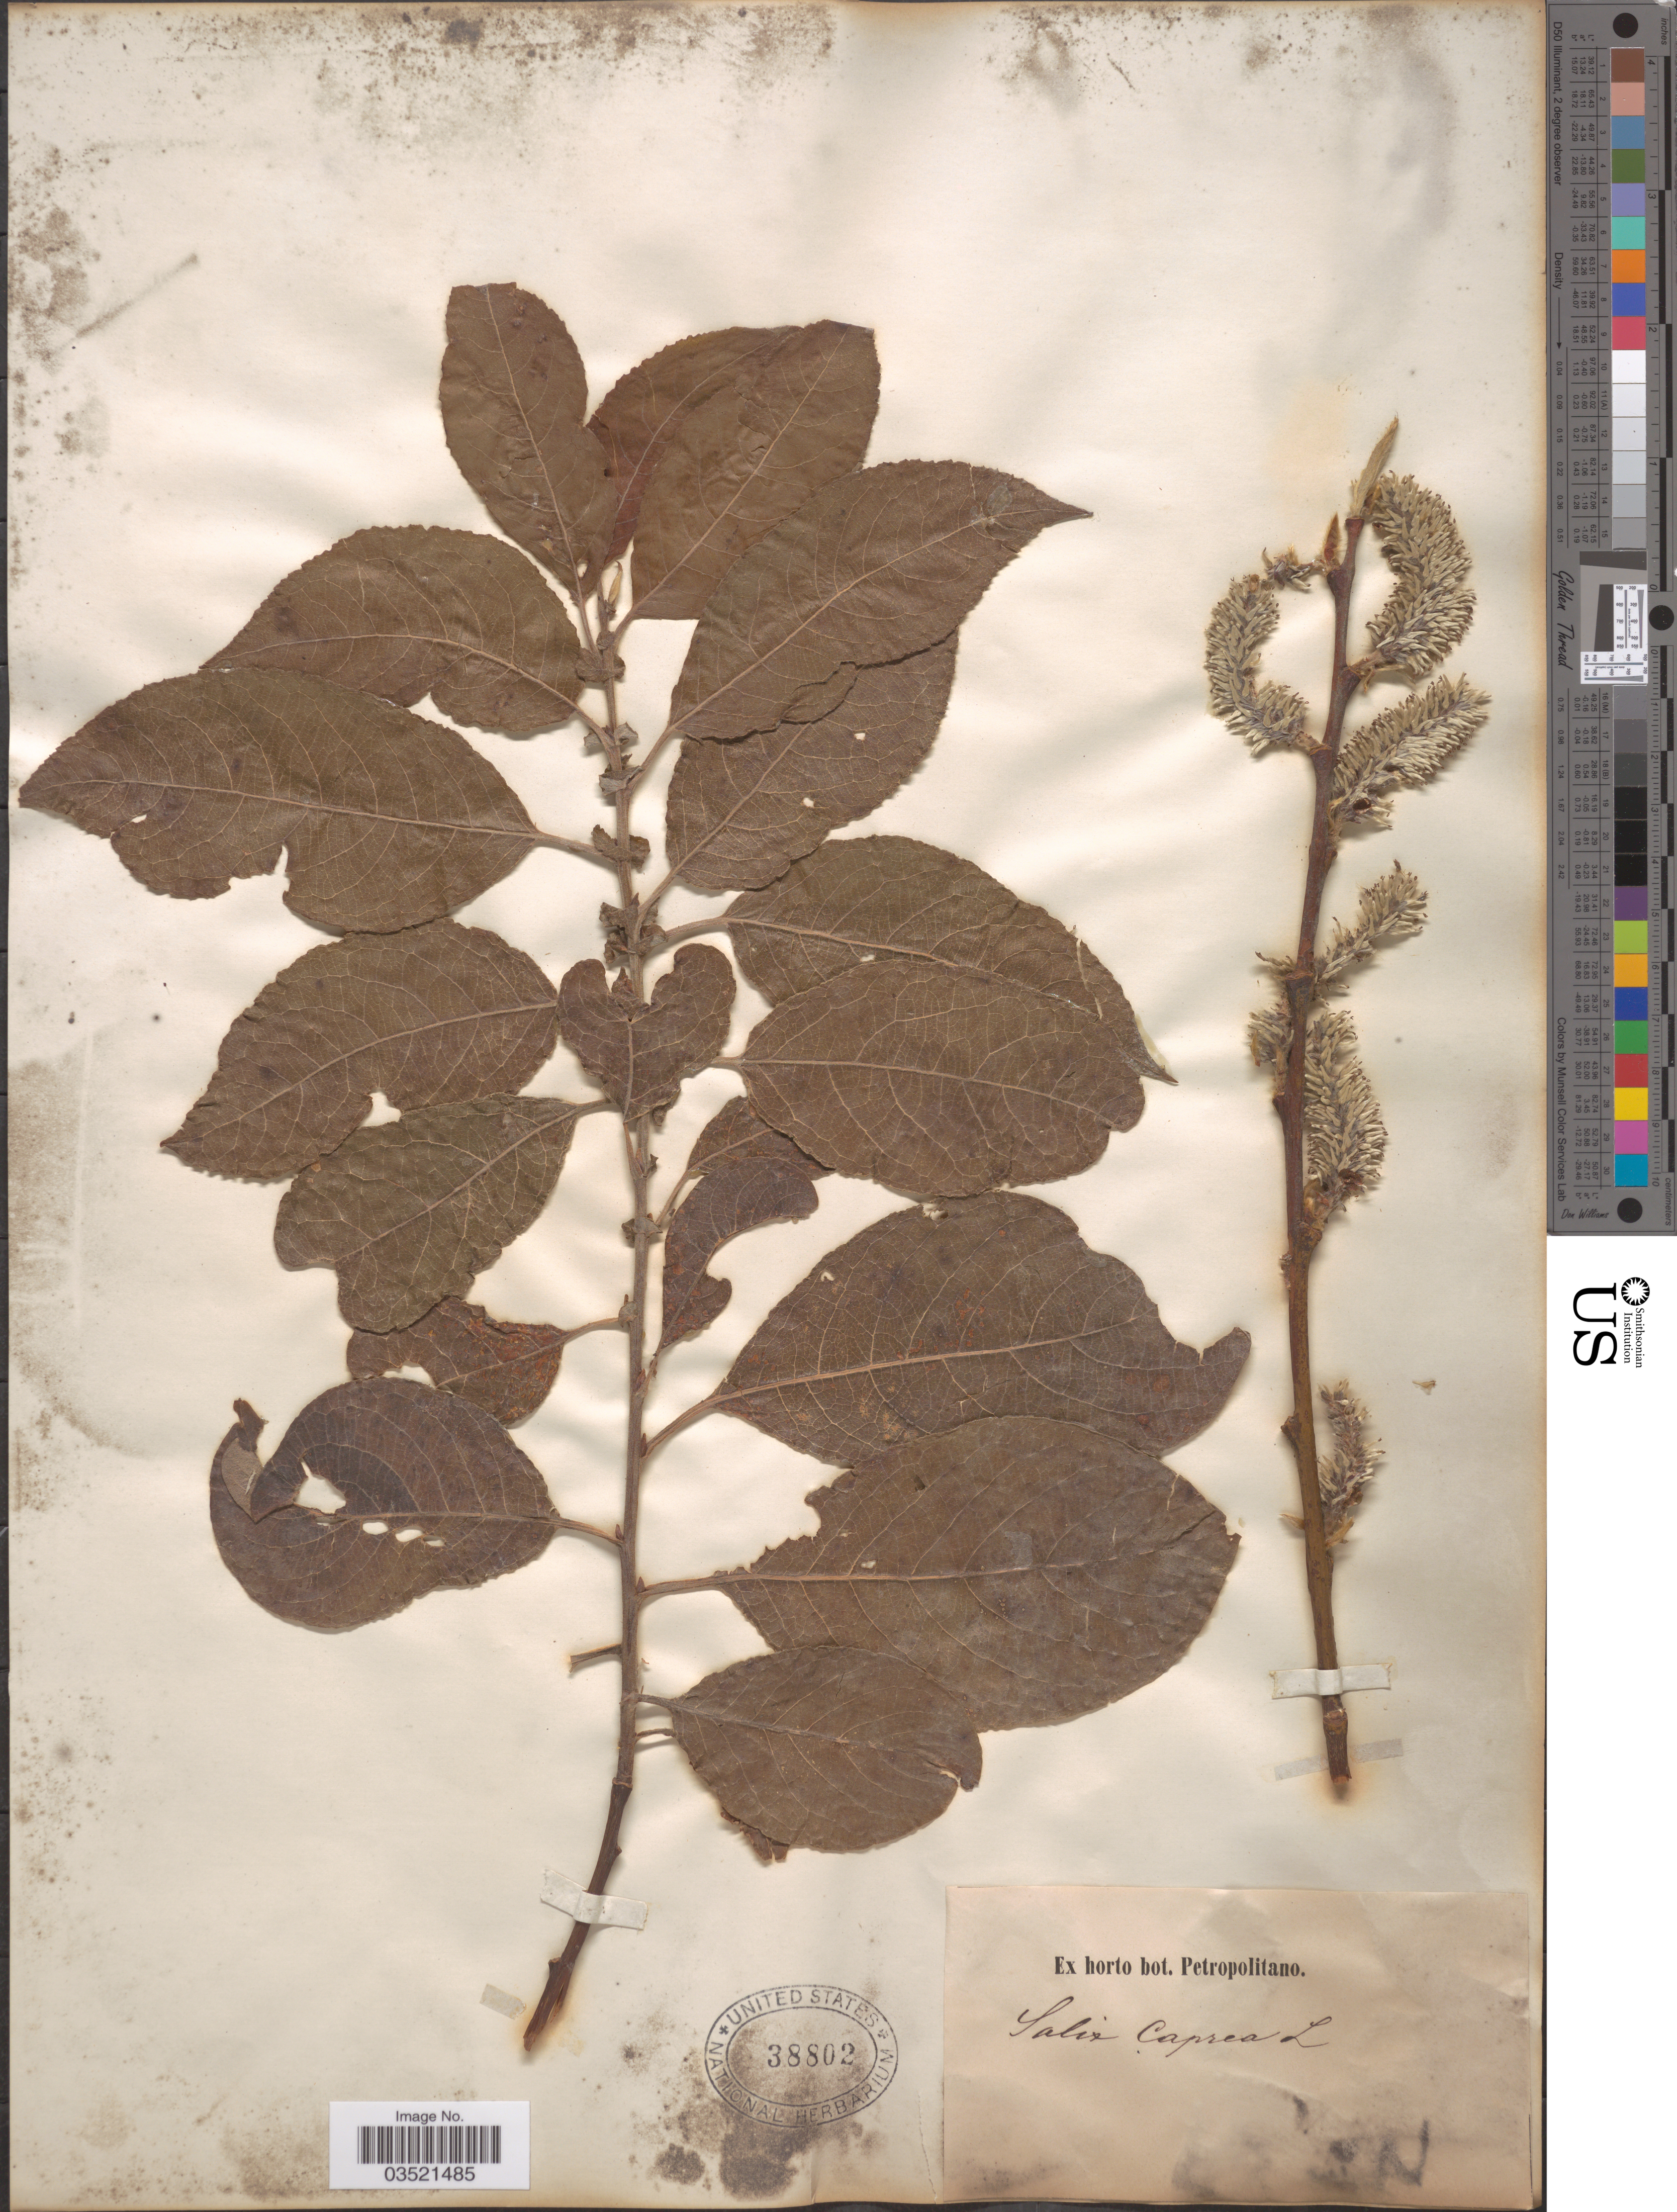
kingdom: Plantae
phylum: Tracheophyta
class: Magnoliopsida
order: Malpighiales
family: Salicaceae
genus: Salix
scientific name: Salix caprea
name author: L.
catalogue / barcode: US 38802